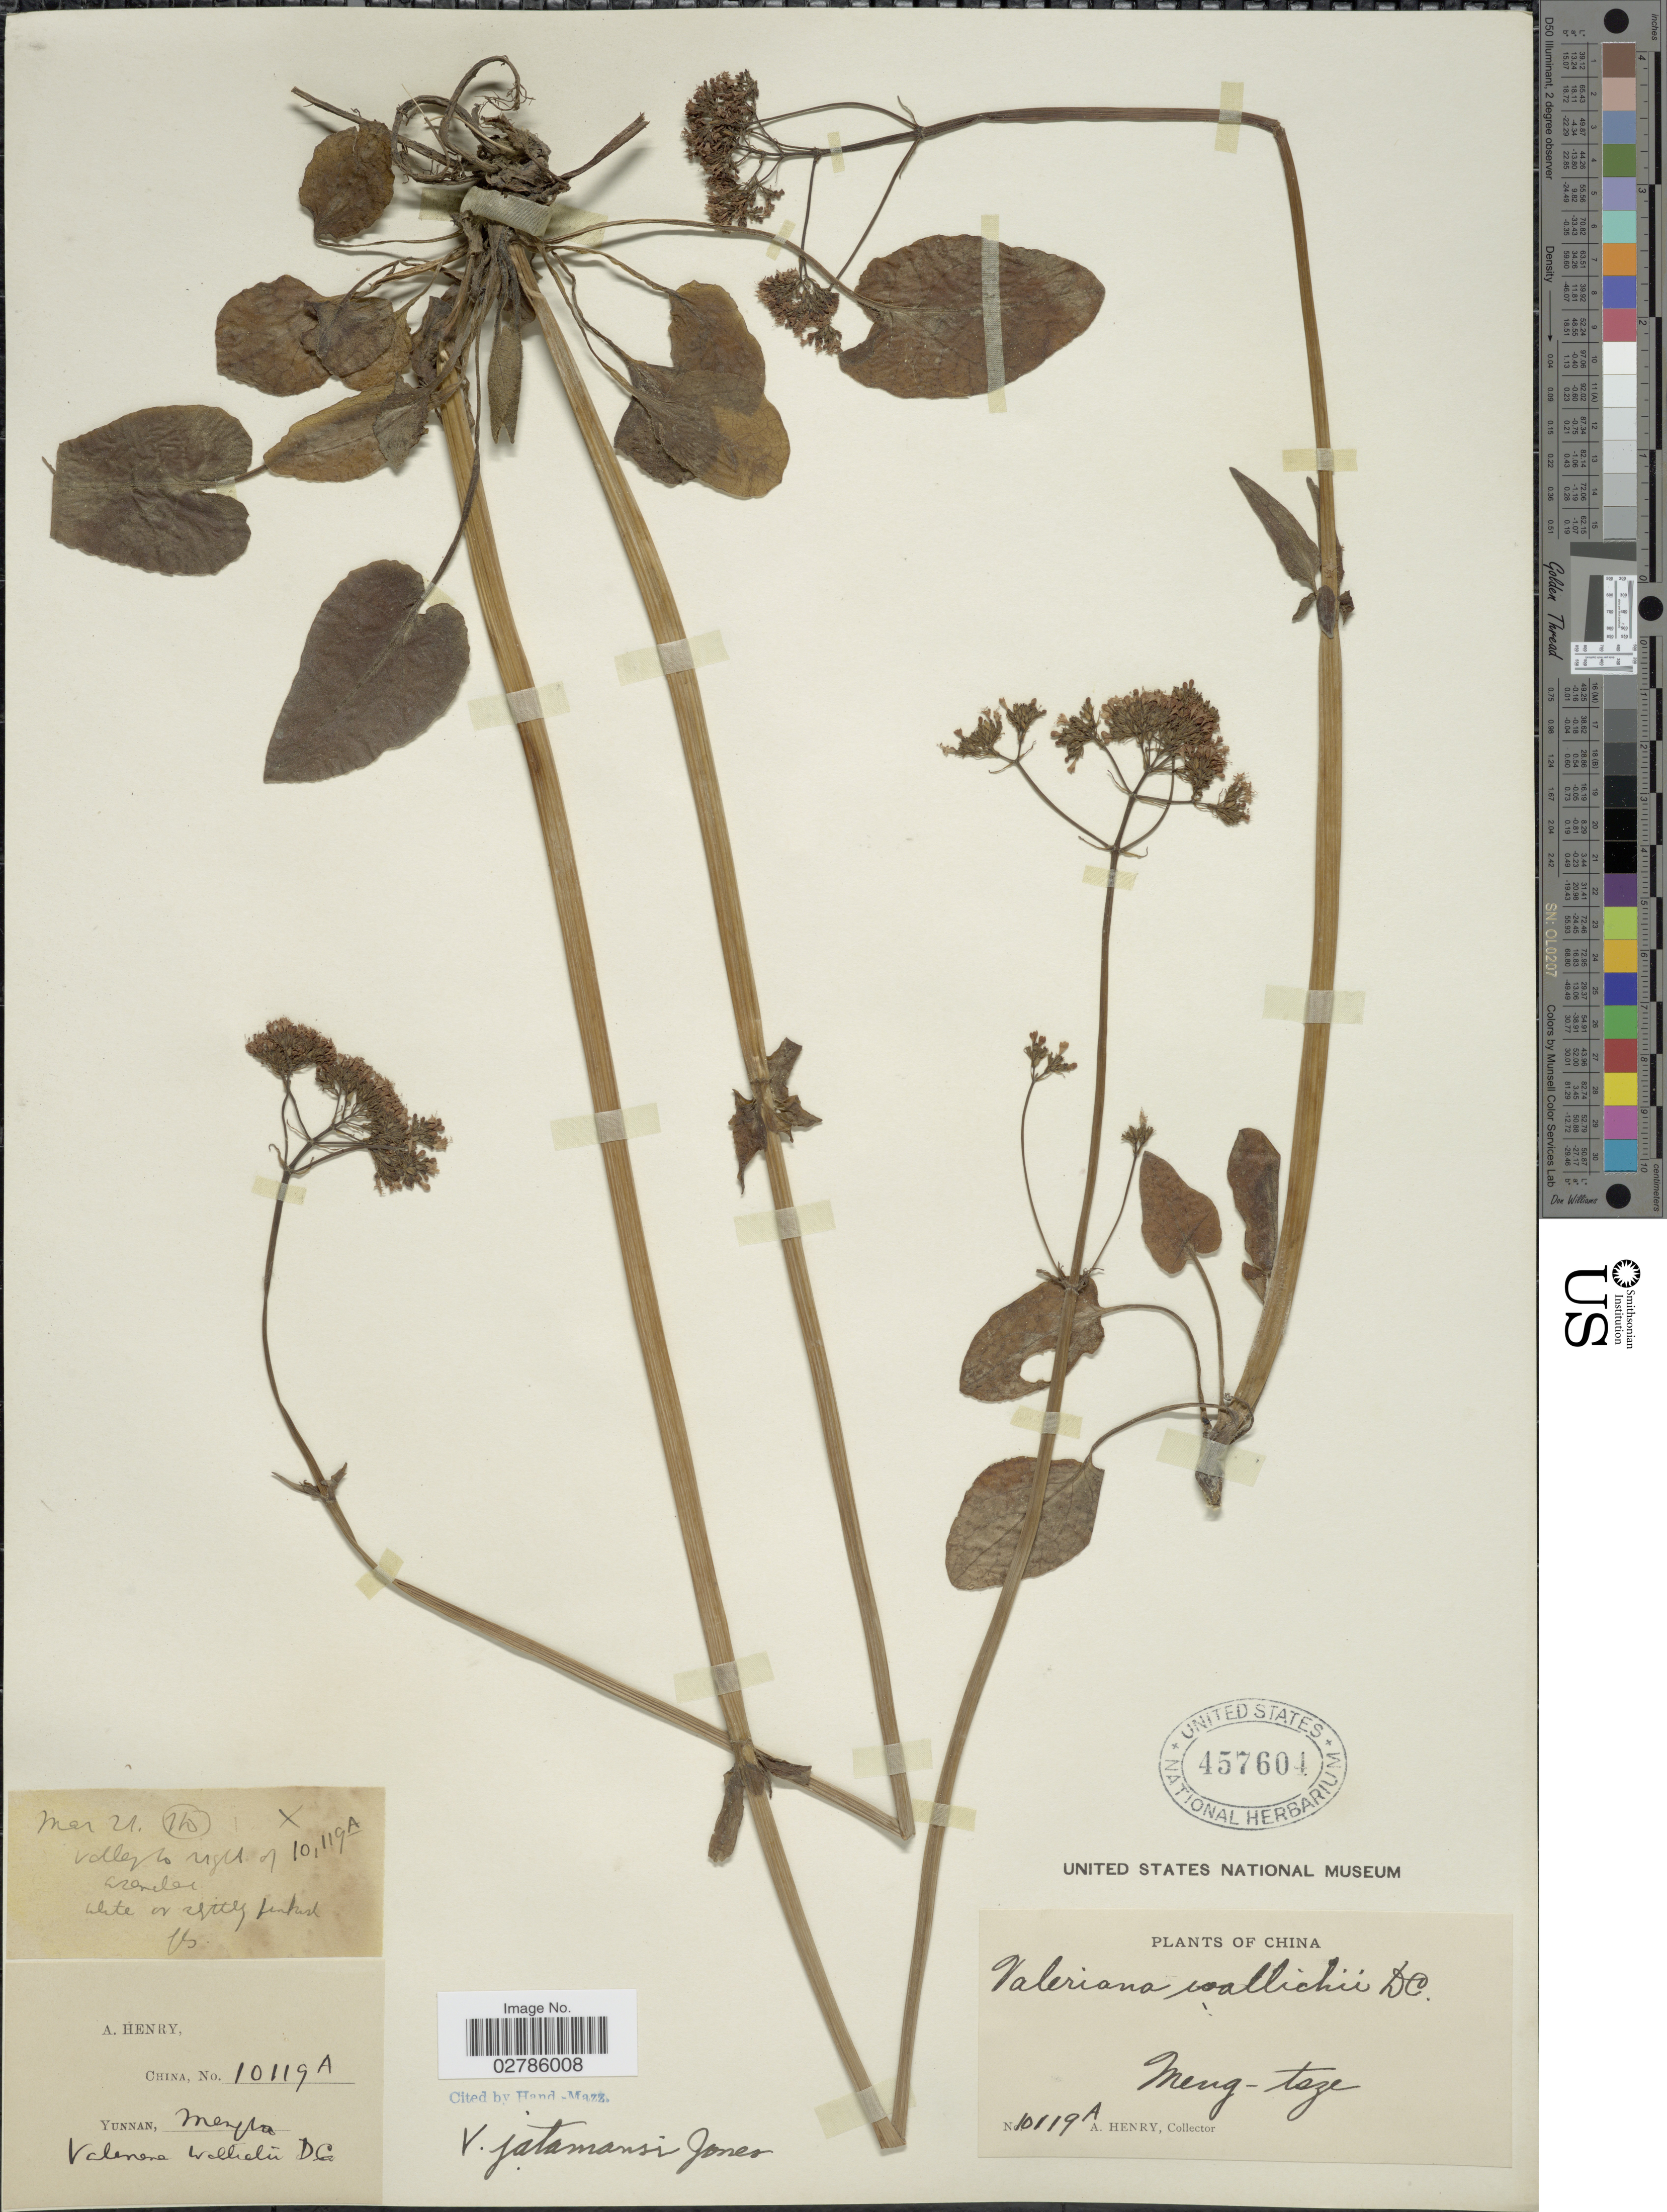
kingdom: Plantae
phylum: Tracheophyta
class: Magnoliopsida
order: Dipsacales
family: Caprifoliaceae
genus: Valeriana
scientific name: Valeriana jatamansi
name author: Jones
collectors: A. Henry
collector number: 10119 A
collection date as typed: Transcribed d/m/y: /3/21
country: China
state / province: Yunnan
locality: Meng-tsze. Valley to right of asancler. Ho.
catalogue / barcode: US 457604